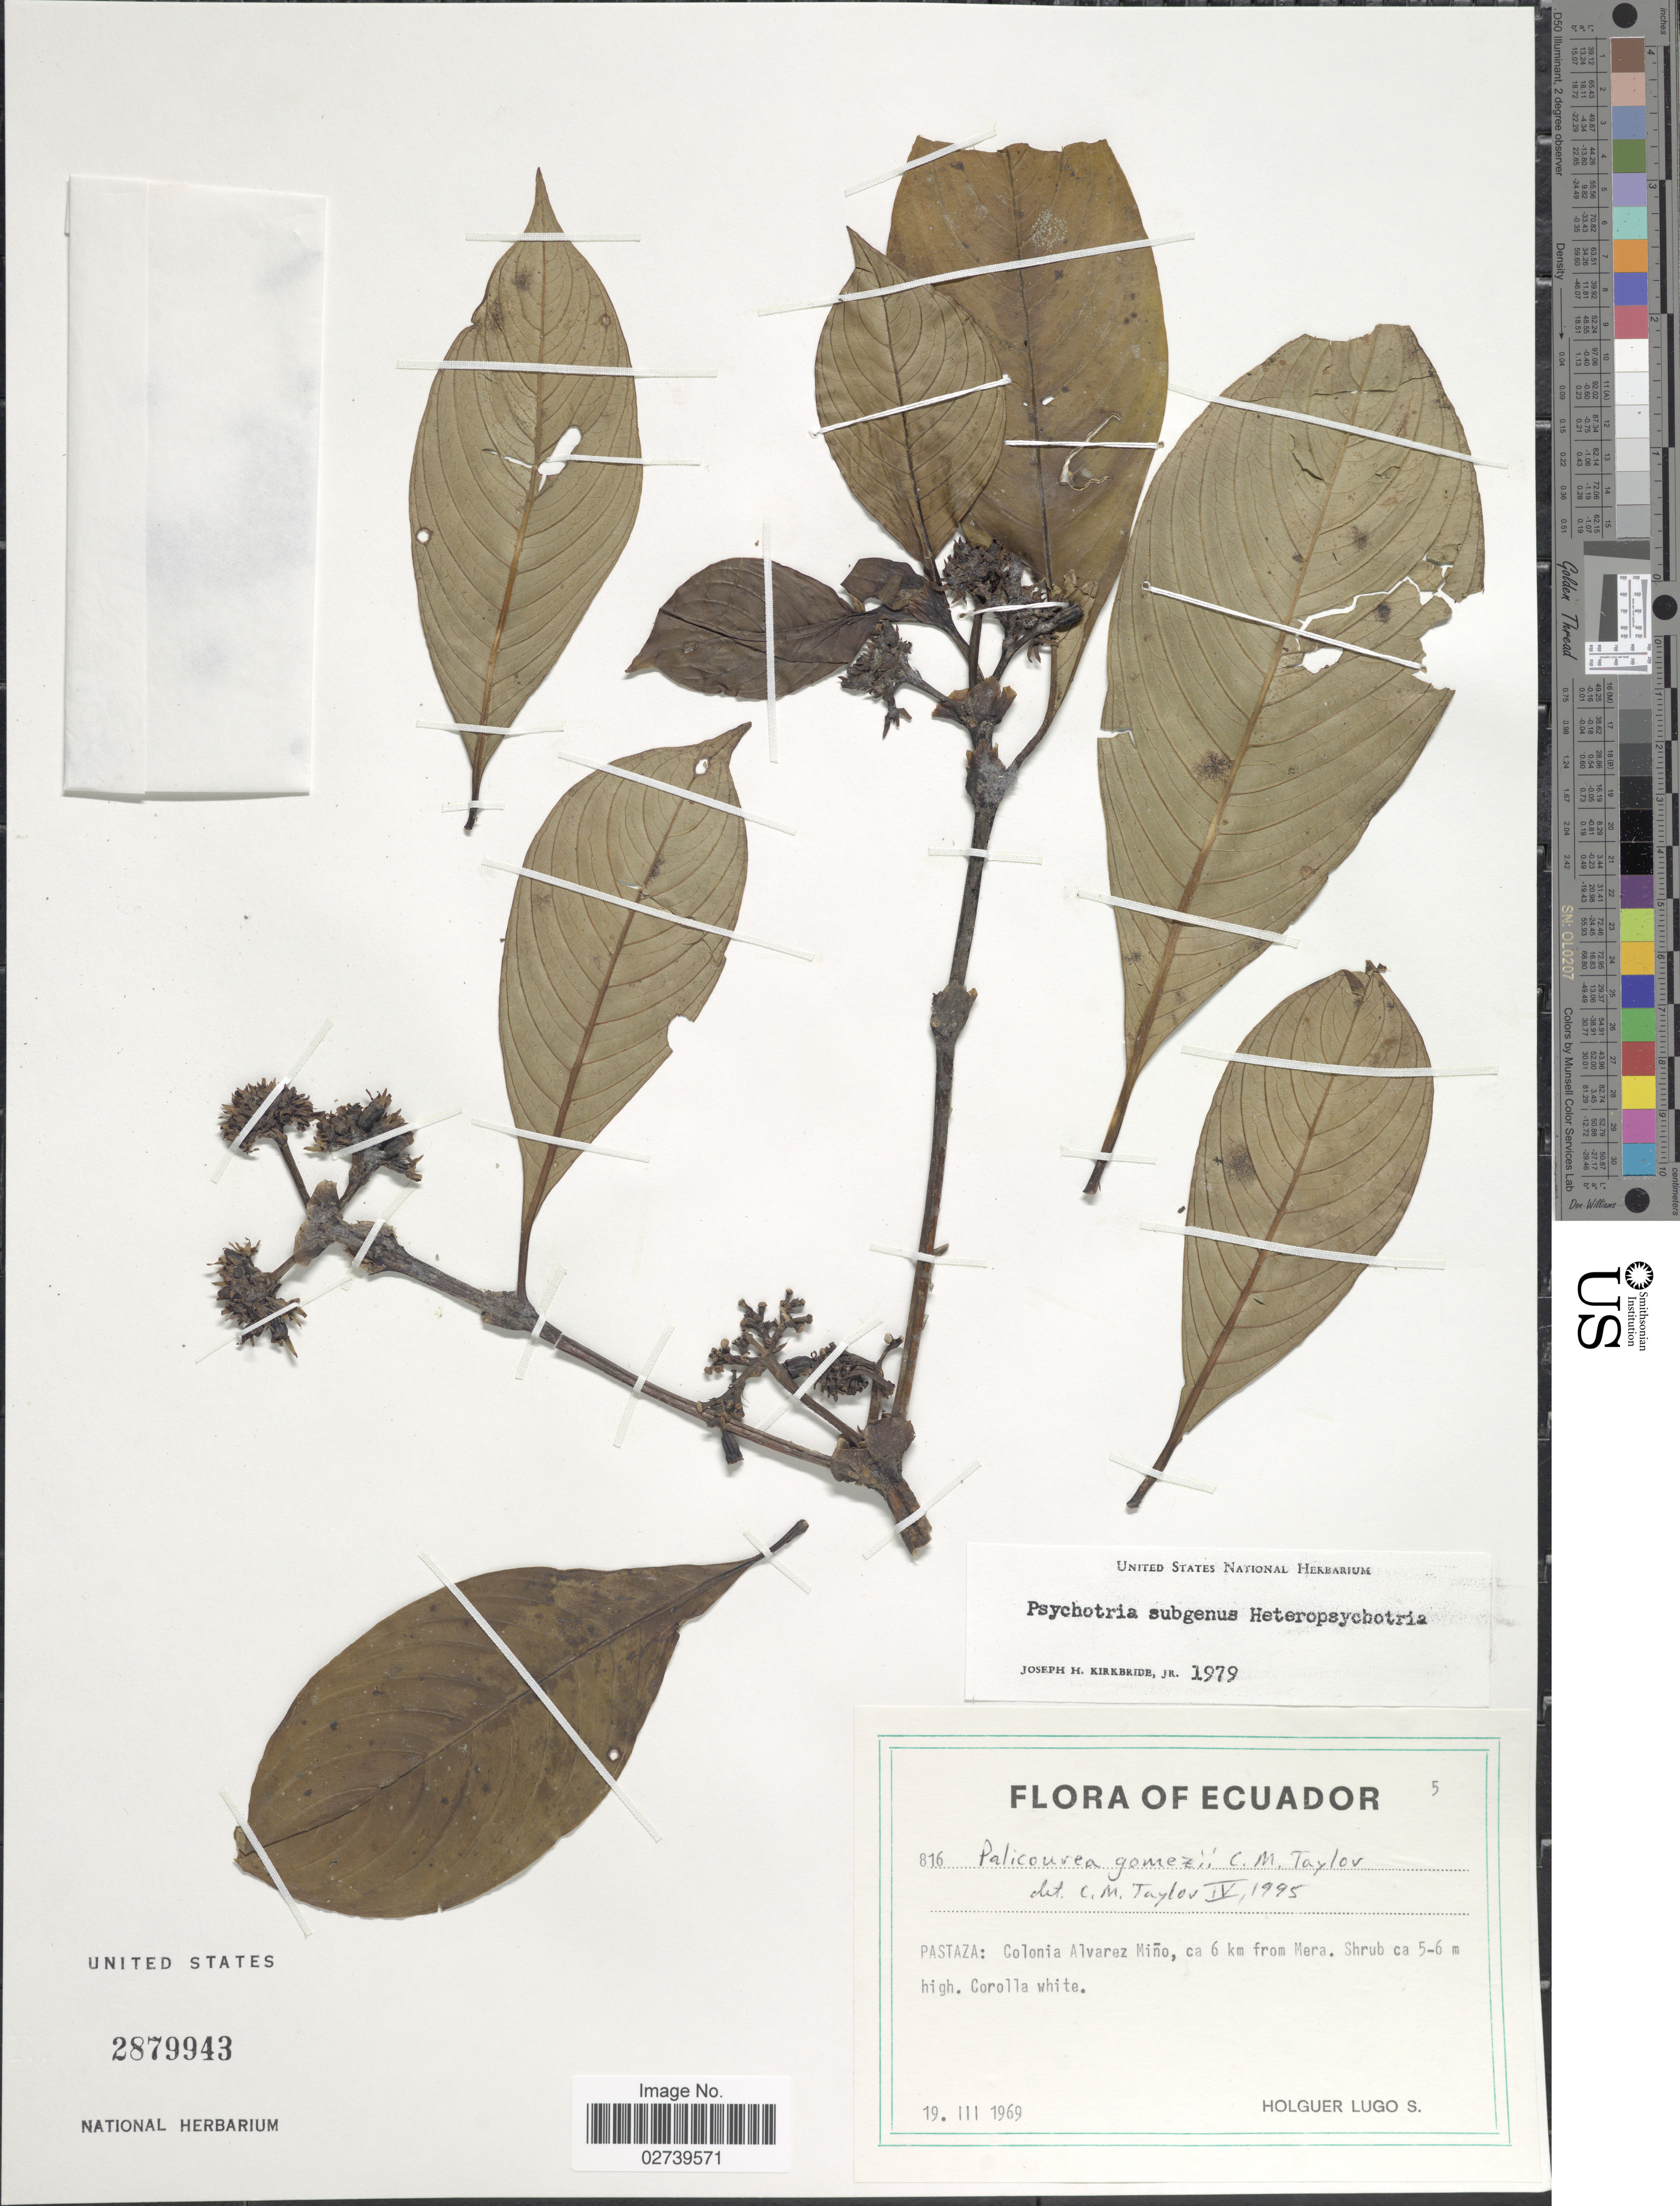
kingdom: Plantae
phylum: Tracheophyta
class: Magnoliopsida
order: Gentianales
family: Rubiaceae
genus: Palicourea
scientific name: Palicourea gomezii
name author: C.M. Taylor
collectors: H. Lugo S.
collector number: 816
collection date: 1969-03-19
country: Ecuador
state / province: Pastaza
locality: Colonia Alvarez Mino, ca 6 km from Mera.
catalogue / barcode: US 2879943